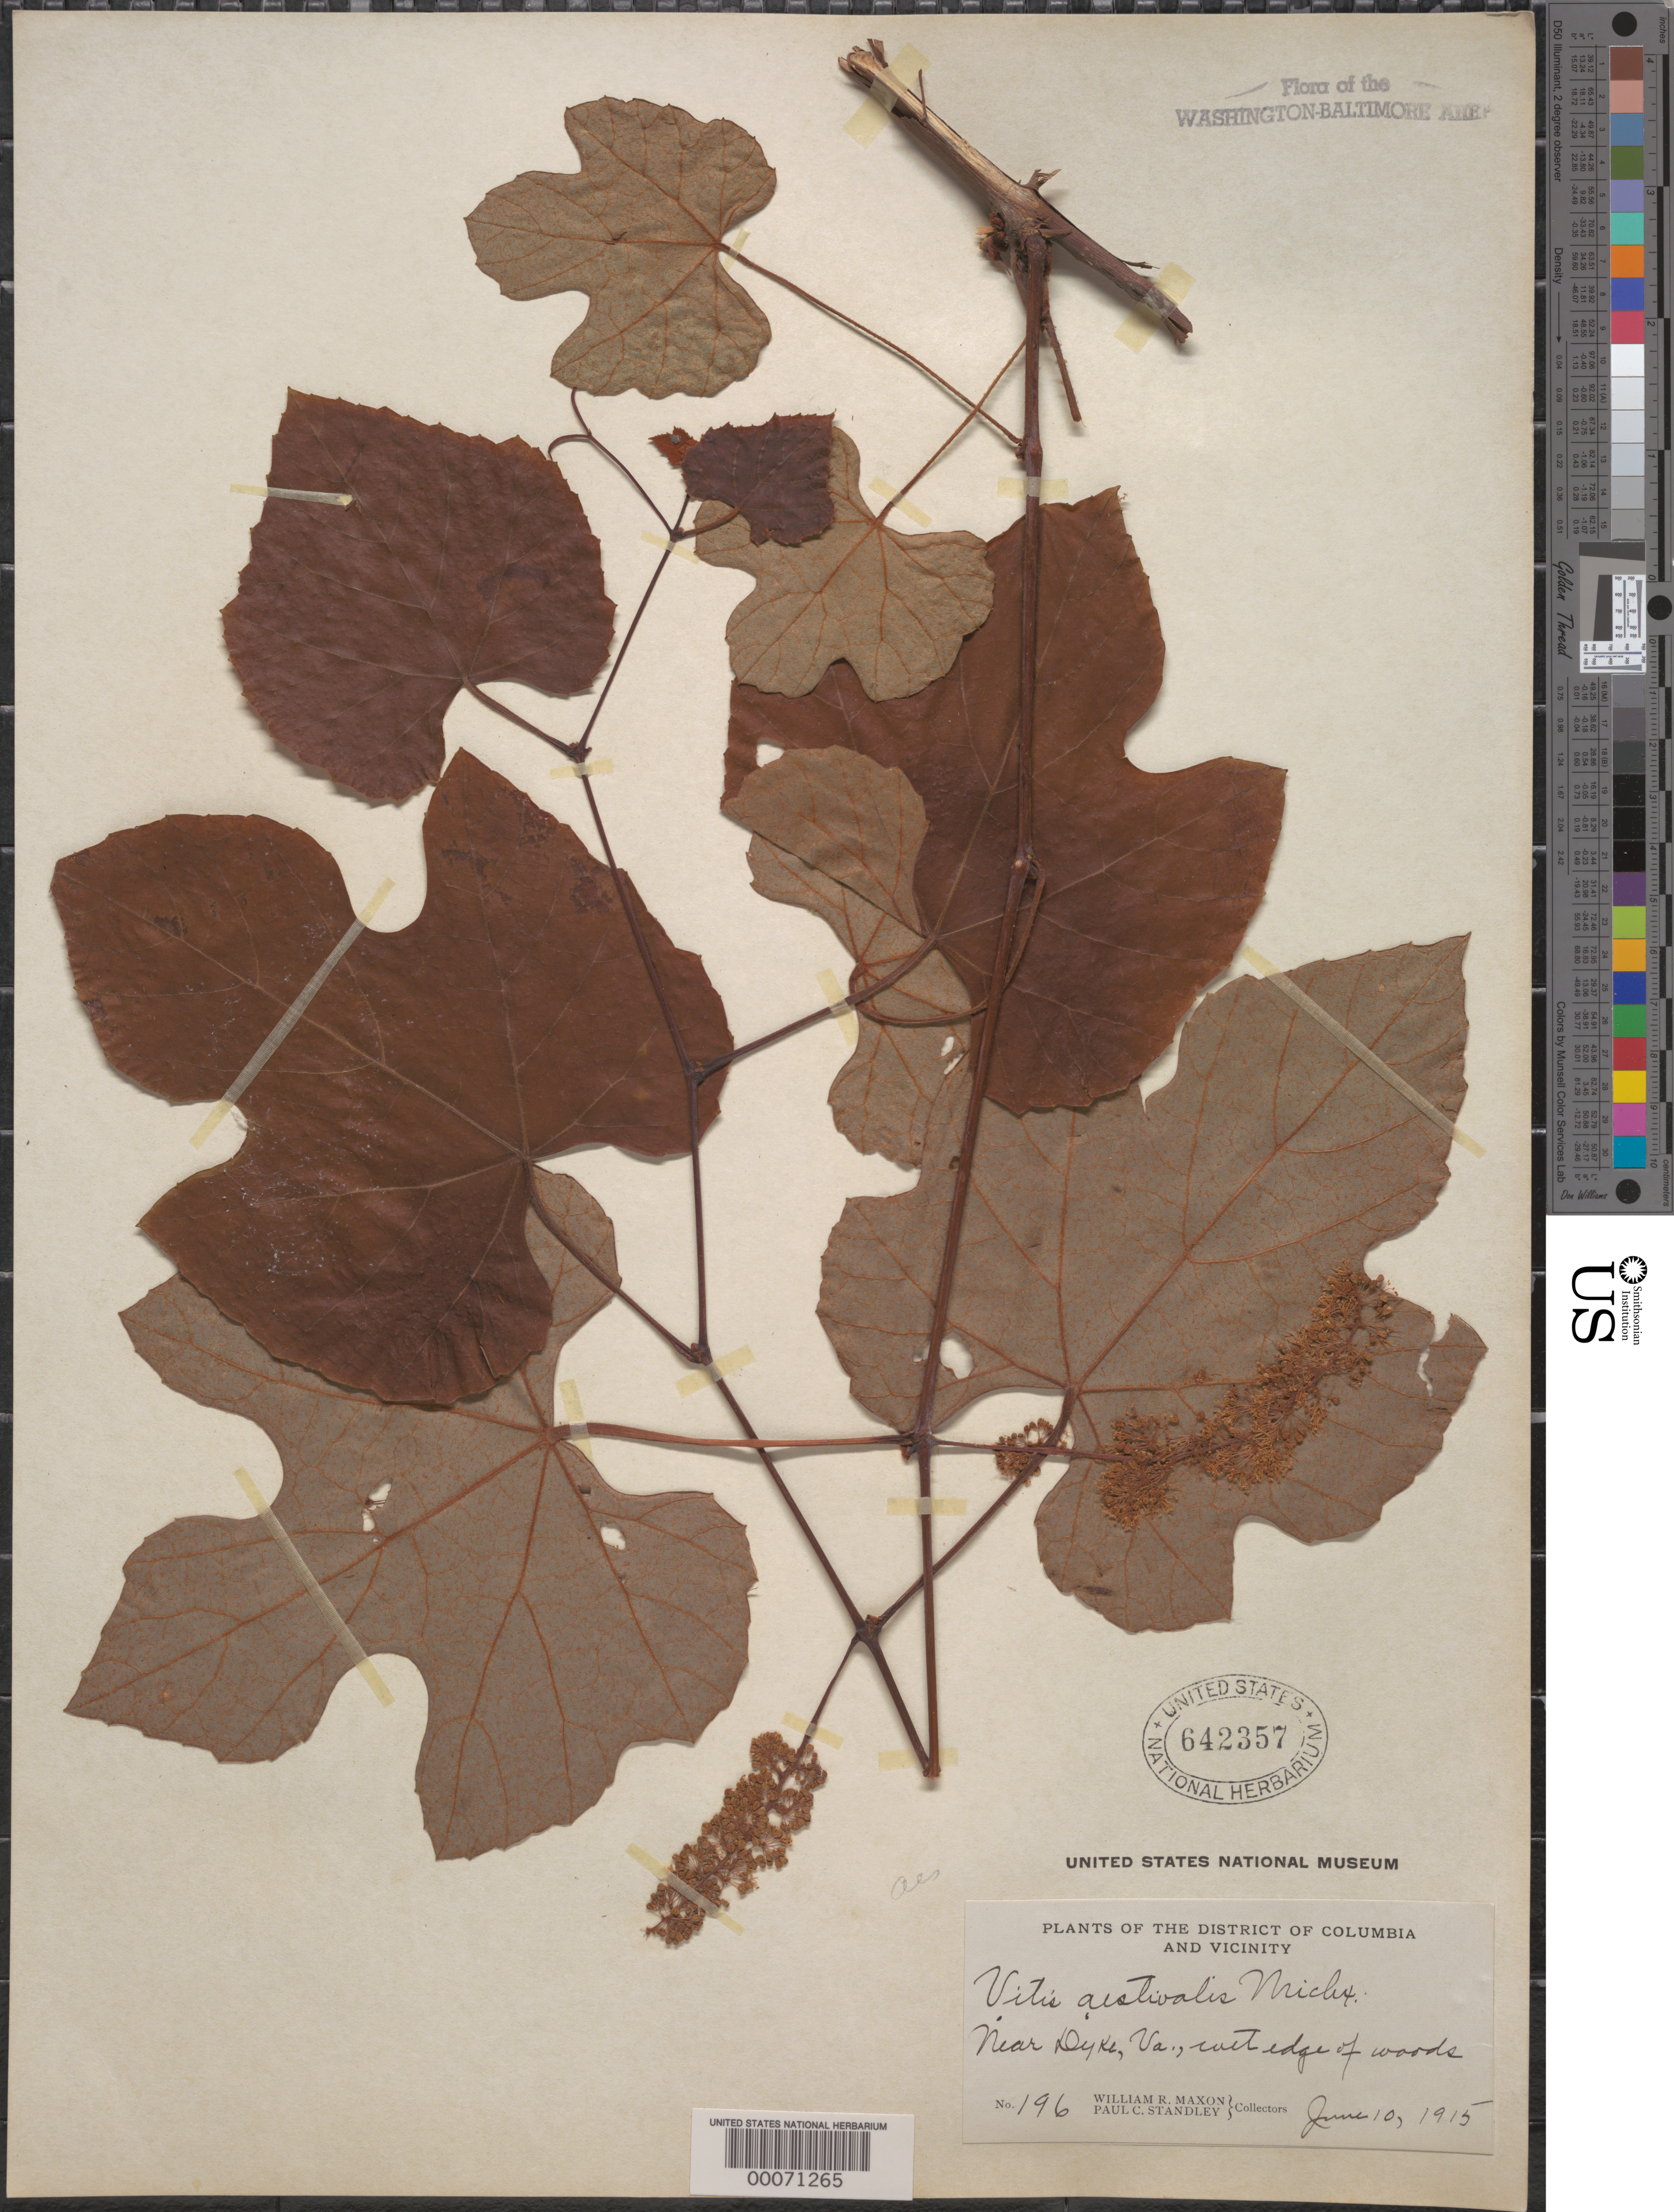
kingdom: Plantae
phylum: Tracheophyta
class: Magnoliopsida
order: Vitales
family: Vitaceae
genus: Vitis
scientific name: Vitis aestivalis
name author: Michx.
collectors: W. R. Maxon & P. C. Standley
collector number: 196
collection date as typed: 10 Jun 1915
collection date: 1915-06-10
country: United States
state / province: Virginia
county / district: Fairfax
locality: near Dyke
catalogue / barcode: US 642357